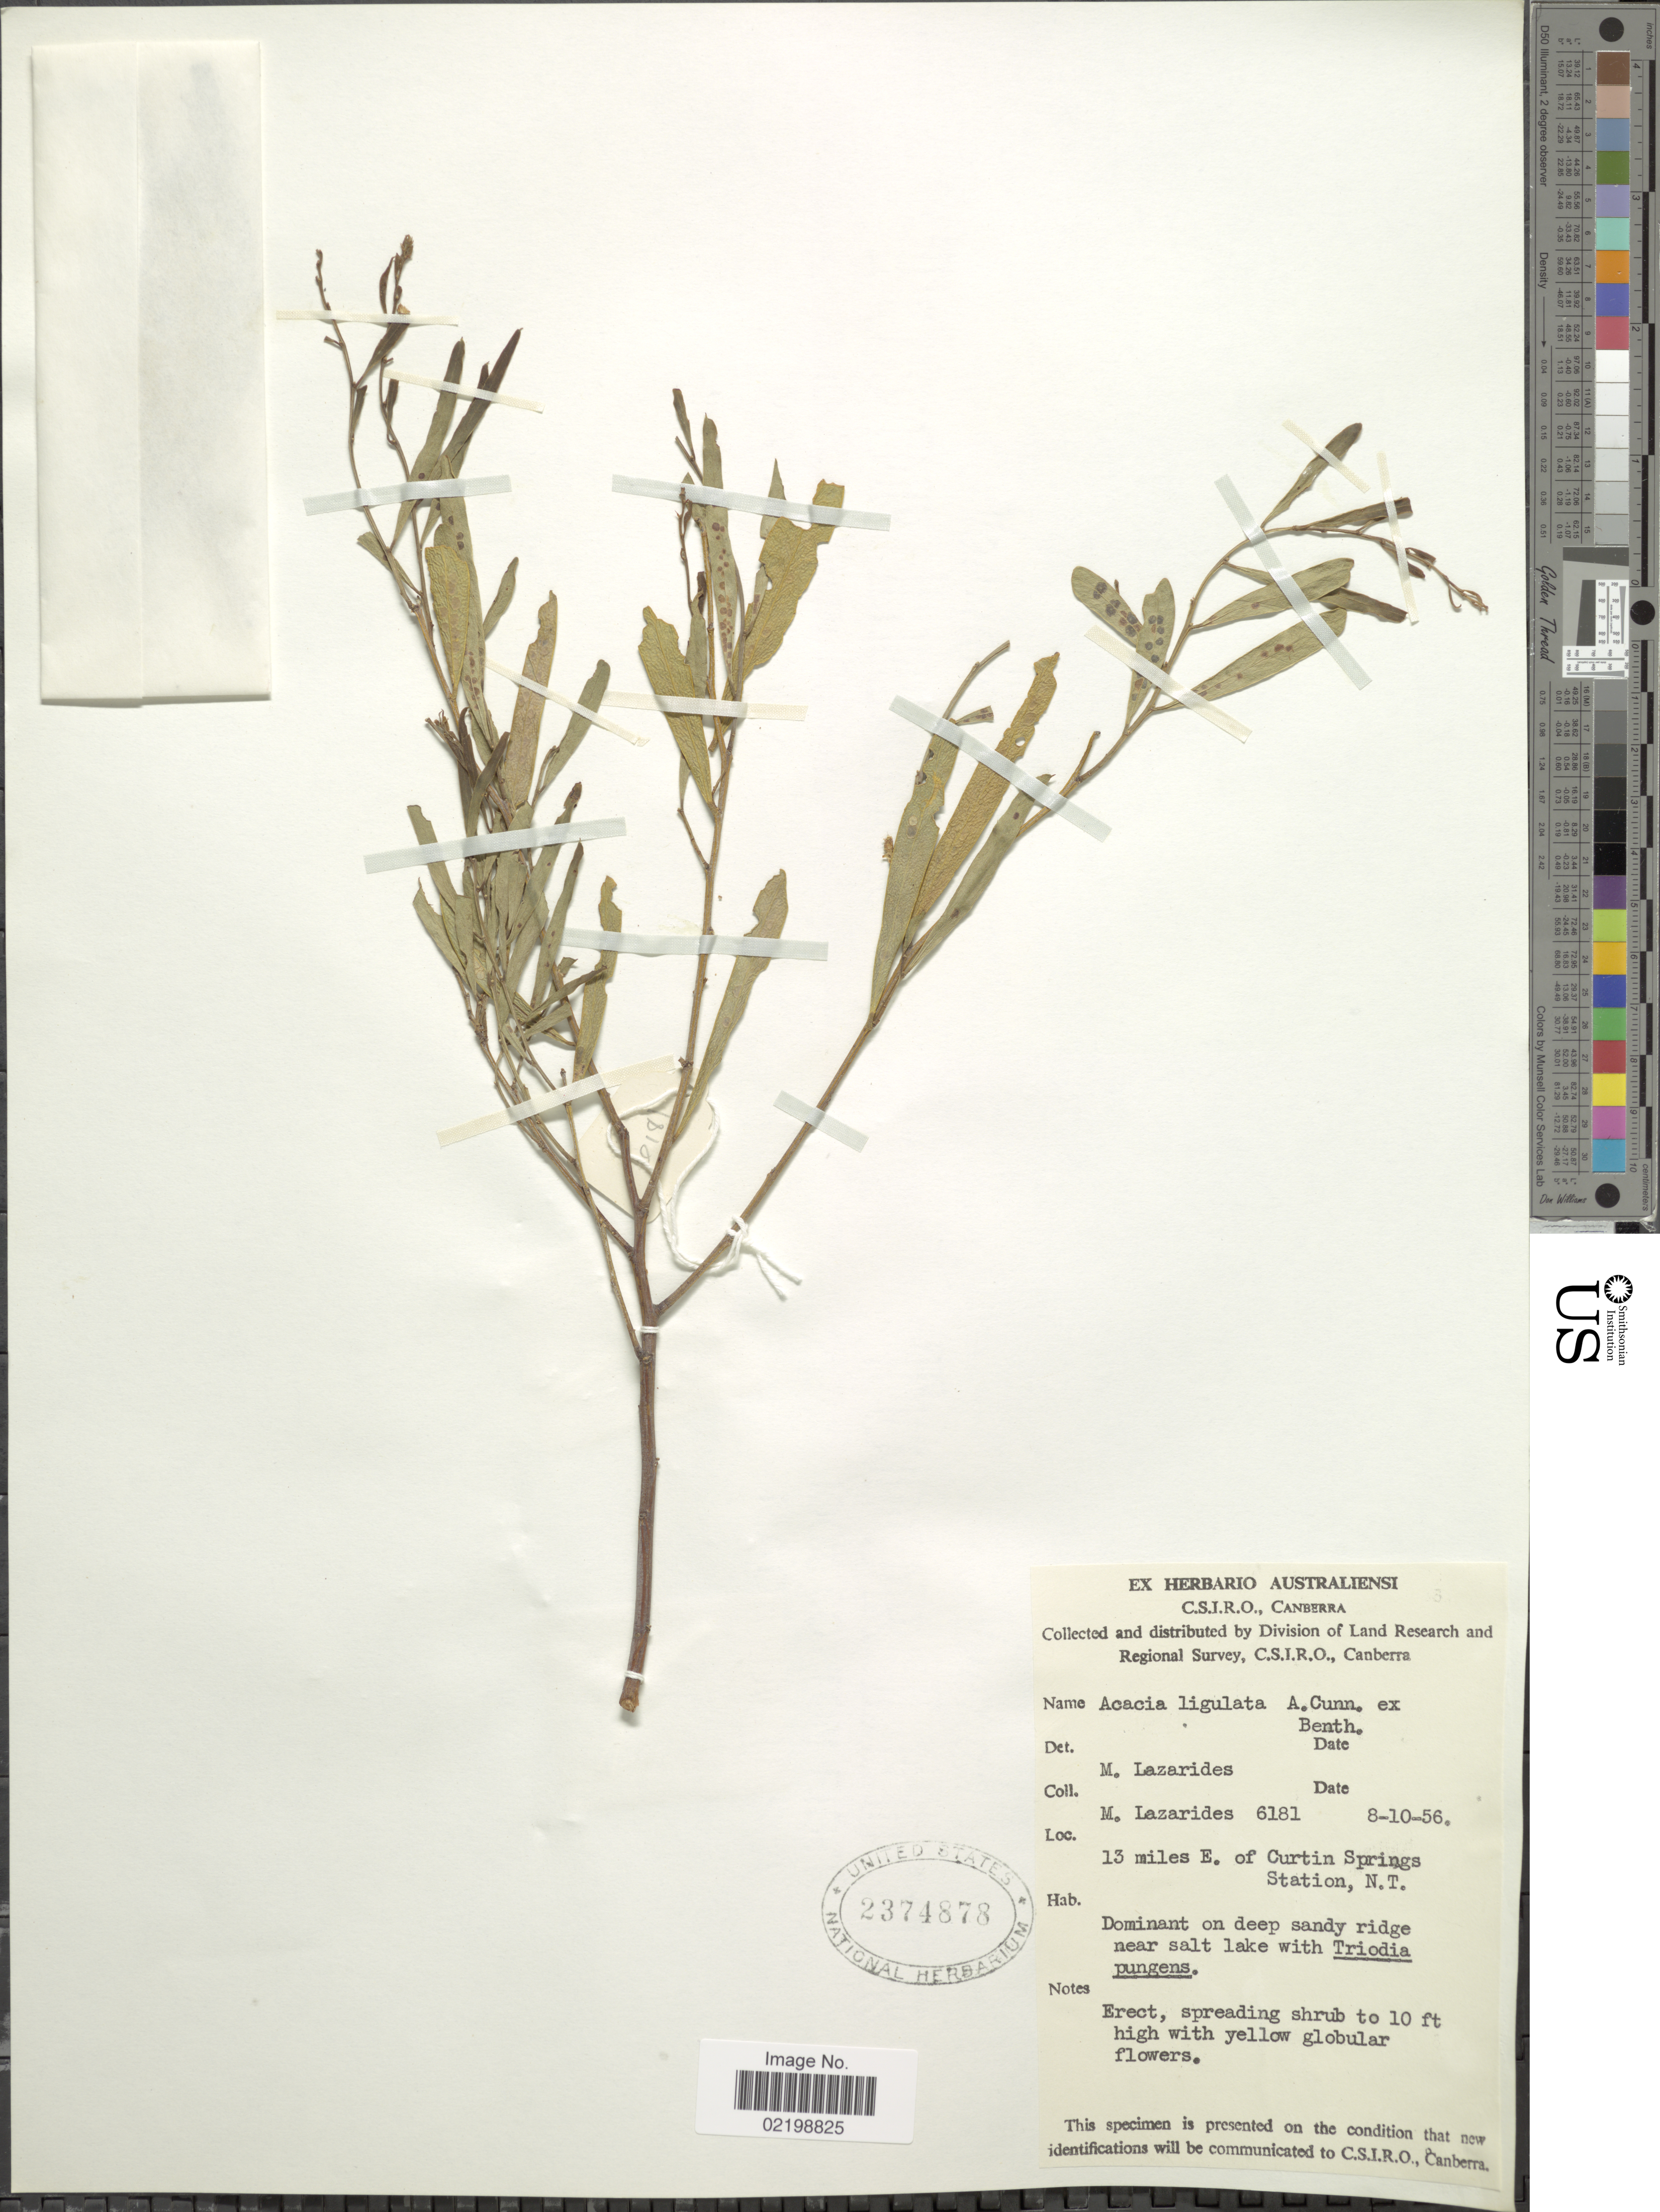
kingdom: Plantae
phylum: Tracheophyta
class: Magnoliopsida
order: Fabales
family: Fabaceae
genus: Acacia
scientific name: Acacia ligulata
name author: Benth.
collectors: M. Lazarides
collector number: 6181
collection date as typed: Transcribed d/m/y: 8/10/56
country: Australia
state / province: Northern Territory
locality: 13 miles E. of Curtin Springs Station, N.T.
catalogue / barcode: US 2374878